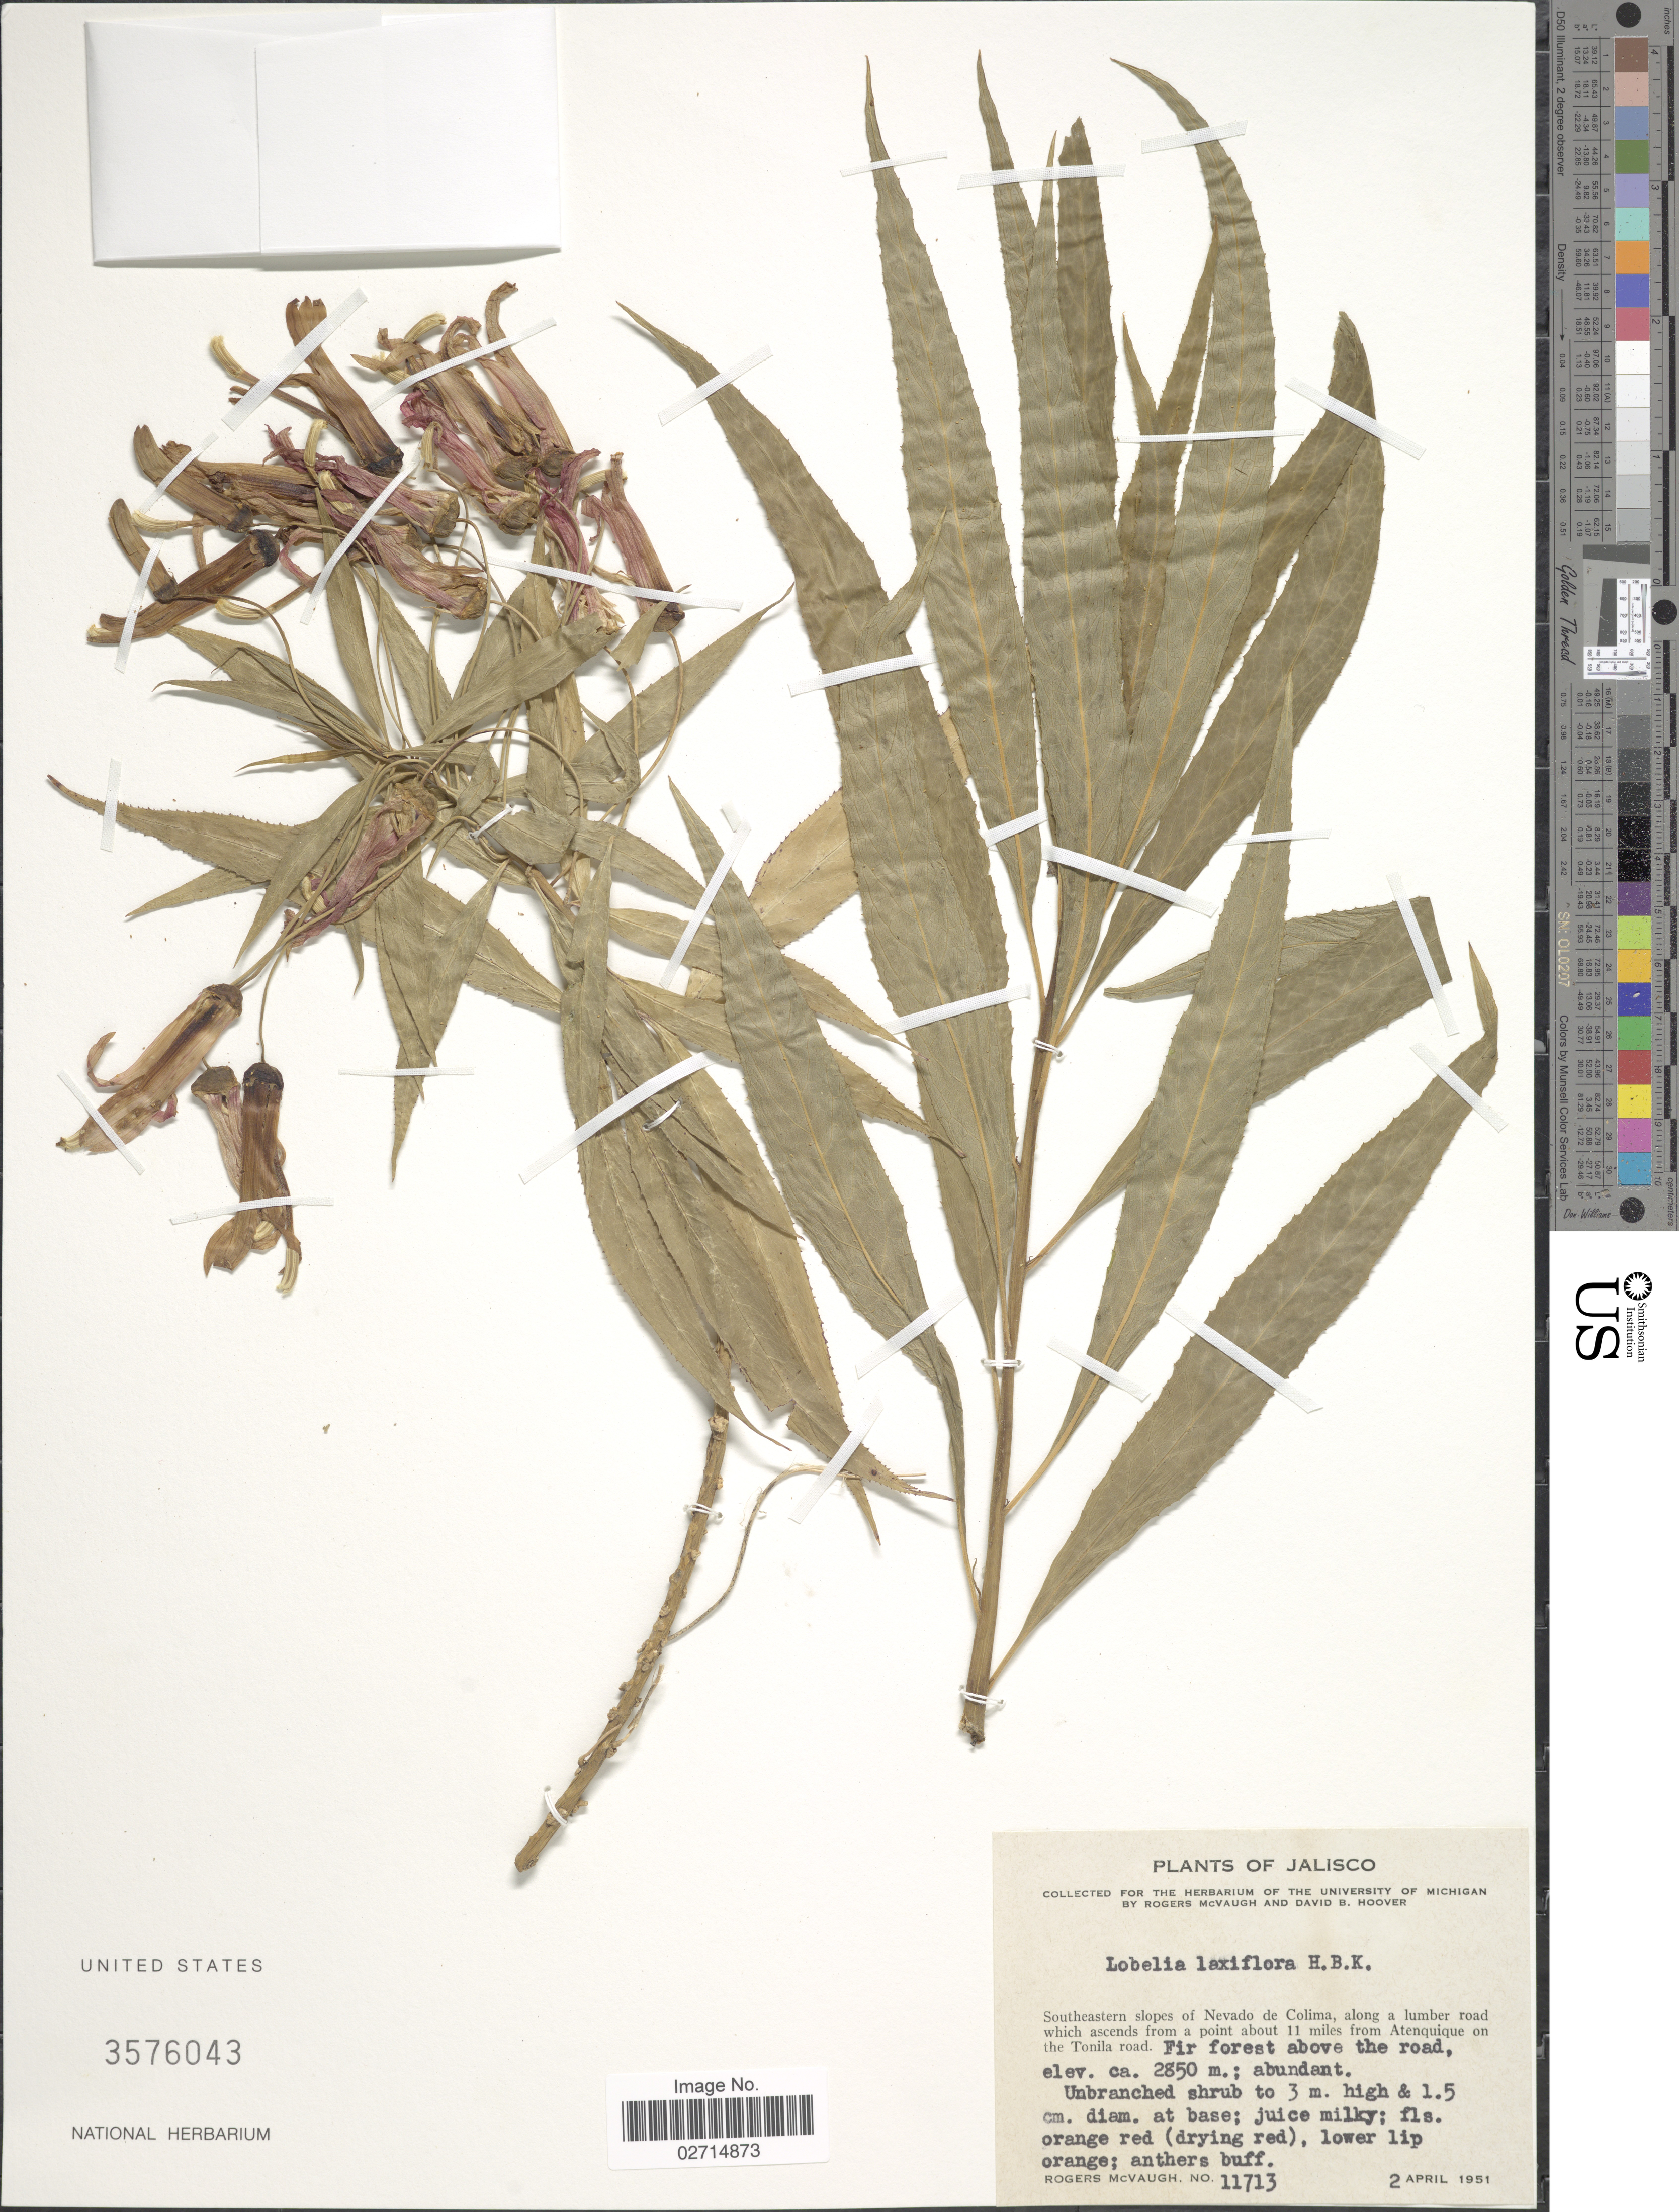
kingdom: Plantae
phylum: Tracheophyta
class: Magnoliopsida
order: Asterales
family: Campanulaceae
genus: Lobelia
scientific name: Lobelia laxiflora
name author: Kunth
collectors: R. McVaugh & D. B. Hoover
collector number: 11713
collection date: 1951-04-02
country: Mexico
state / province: Jalisco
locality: Southern slopes of Nevado de Colima, along a lumber road which ascends from a point about 11 miles from Atenquique on the Tonila road, Fir forest above the road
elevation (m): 2850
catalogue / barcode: US 3576043